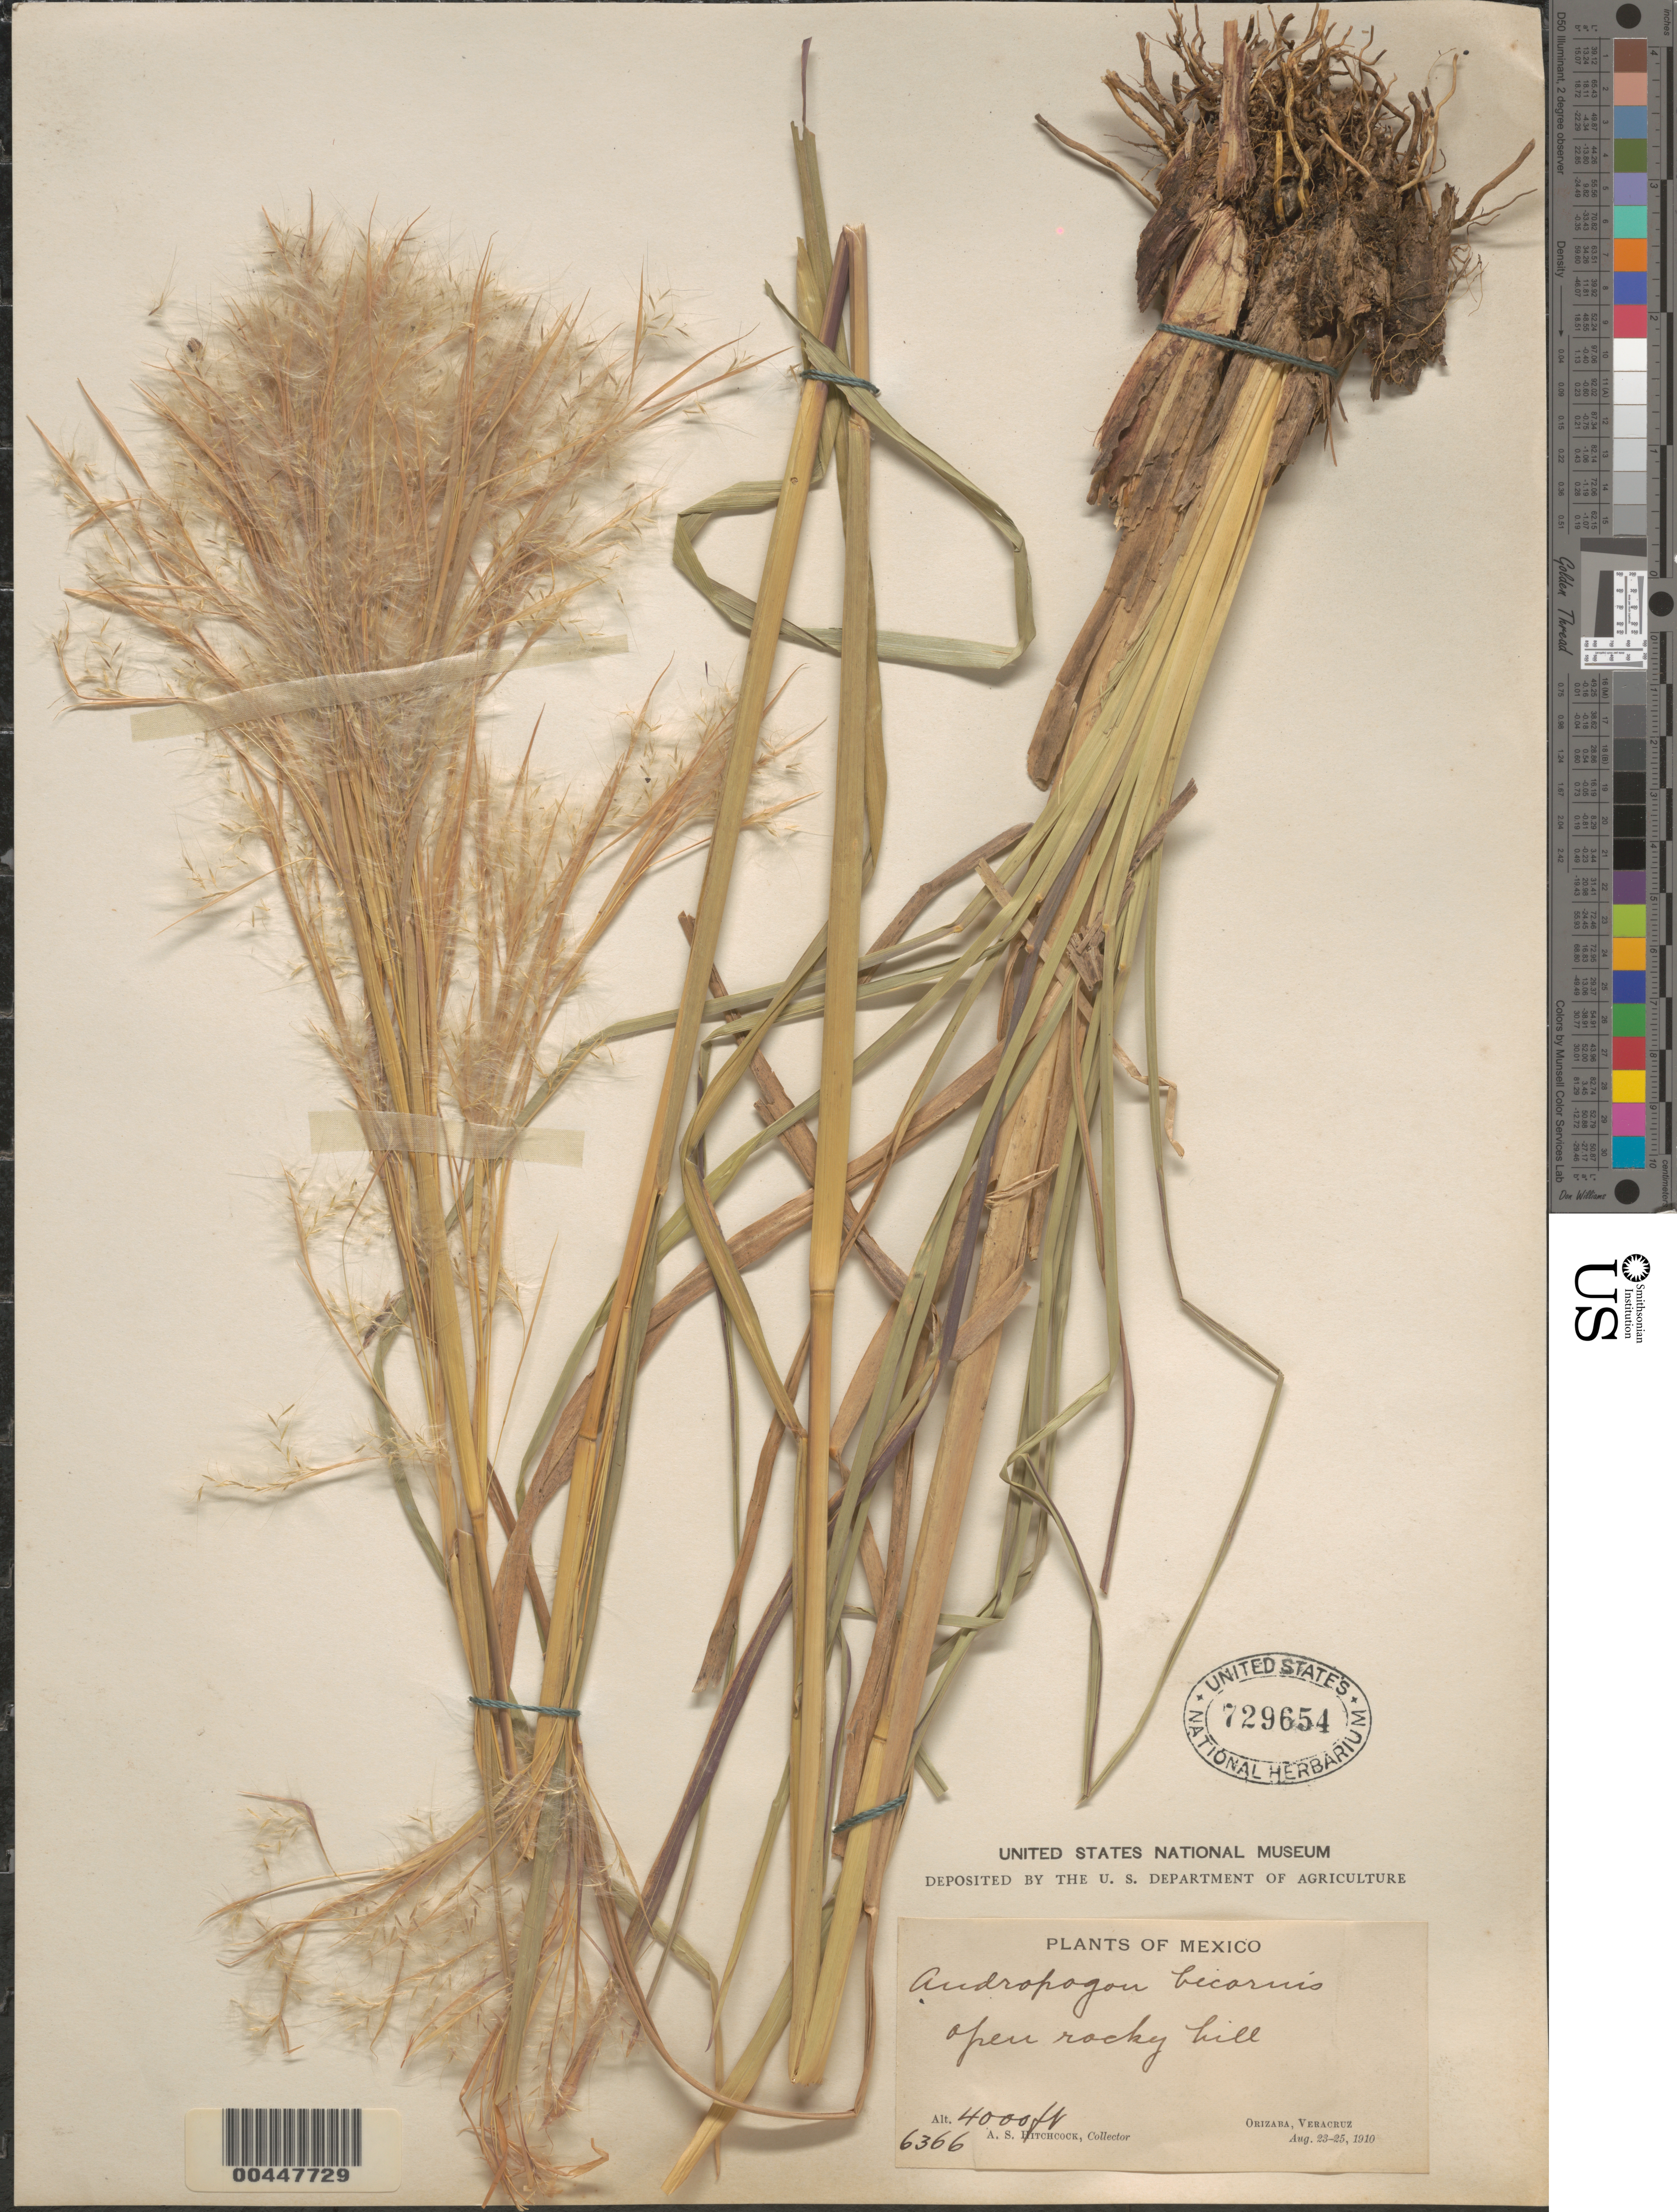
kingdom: Plantae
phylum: Tracheophyta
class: Liliopsida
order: Poales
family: Poaceae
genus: Andropogon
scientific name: Andropogon glomeratus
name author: (Walter) Britton, Stearns & Poggenb.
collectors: A. S. Hitchcock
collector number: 6366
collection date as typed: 23 Aug 1910 to 25 Aug 1910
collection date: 1910-08-23/1910-08-25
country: Mexico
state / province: Veracruz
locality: Orizaba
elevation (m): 1219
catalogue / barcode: US 729654